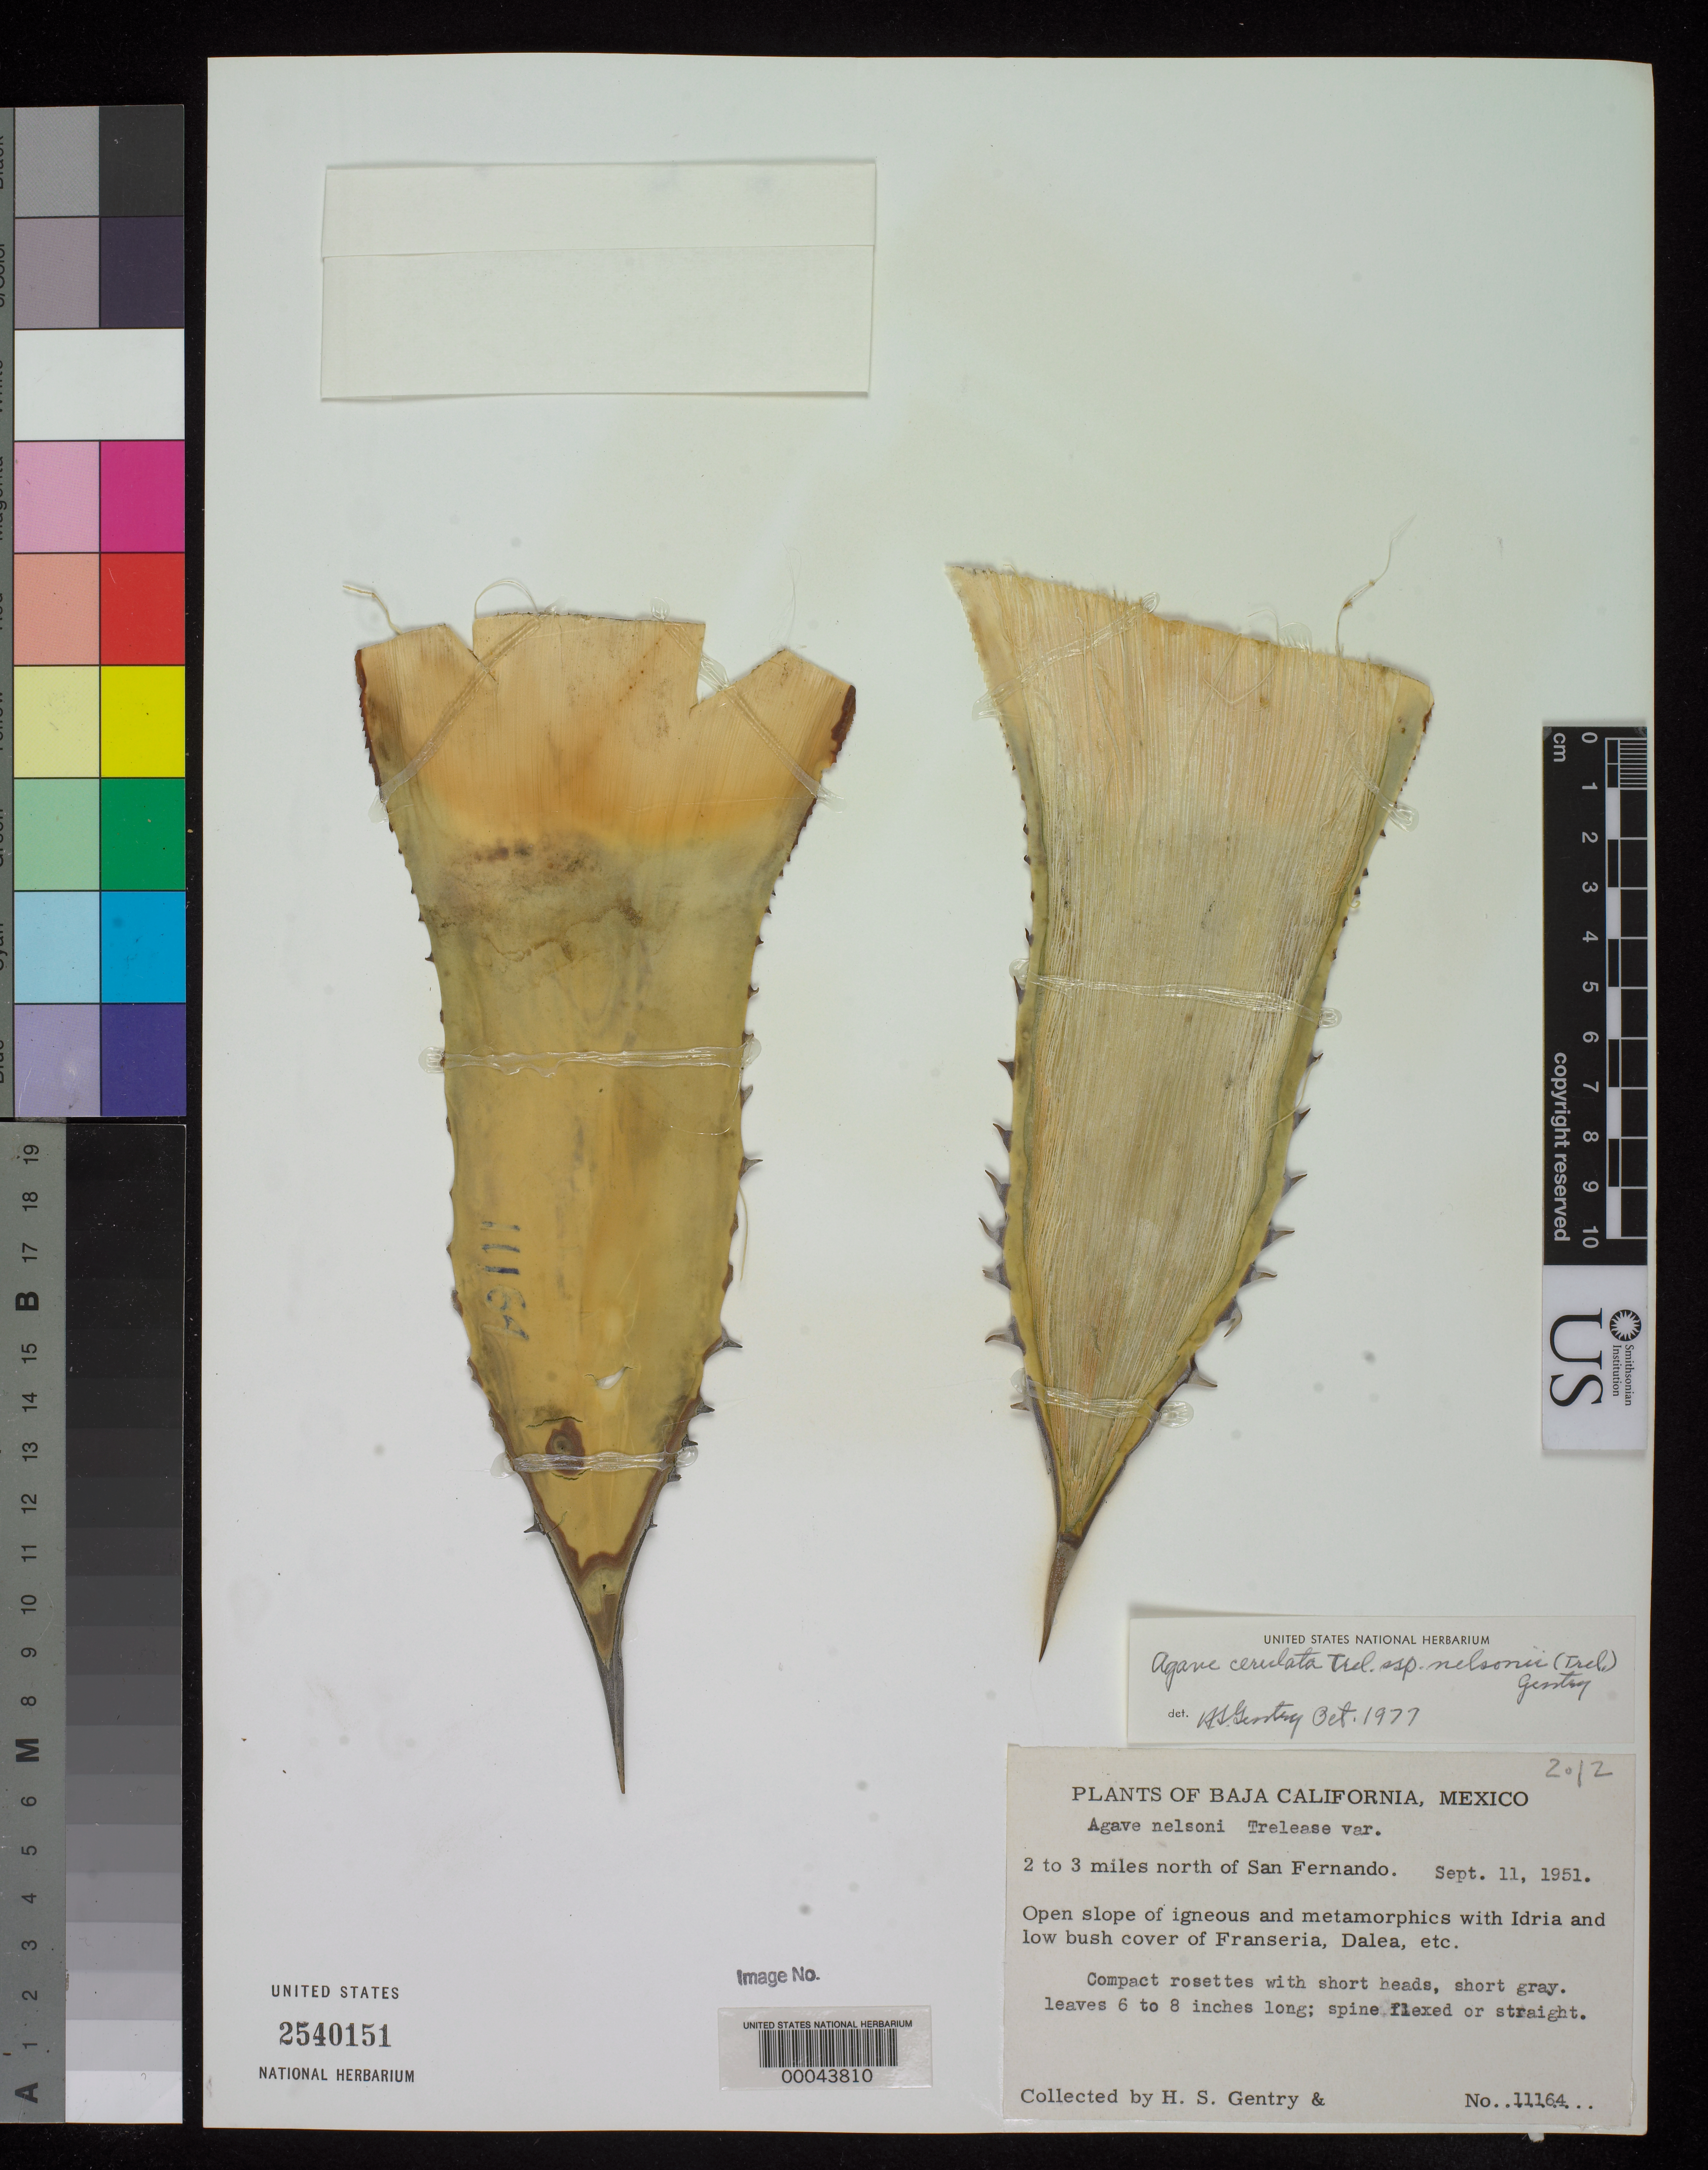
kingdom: Plantae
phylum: Tracheophyta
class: Liliopsida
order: Asparagales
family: Asparagaceae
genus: Agave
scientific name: Agave cerulata subsp. nelsonii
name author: (Trel.) R.H. Webb & G.D. Starr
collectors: H. S. Gentry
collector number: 11164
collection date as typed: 11 Sep 1951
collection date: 1951-09-11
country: Mexico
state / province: Baja California Norte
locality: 2-3 mi N of San Fernando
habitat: Open slope of igneous and metamorphics; low bush cover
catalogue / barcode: US 2540151